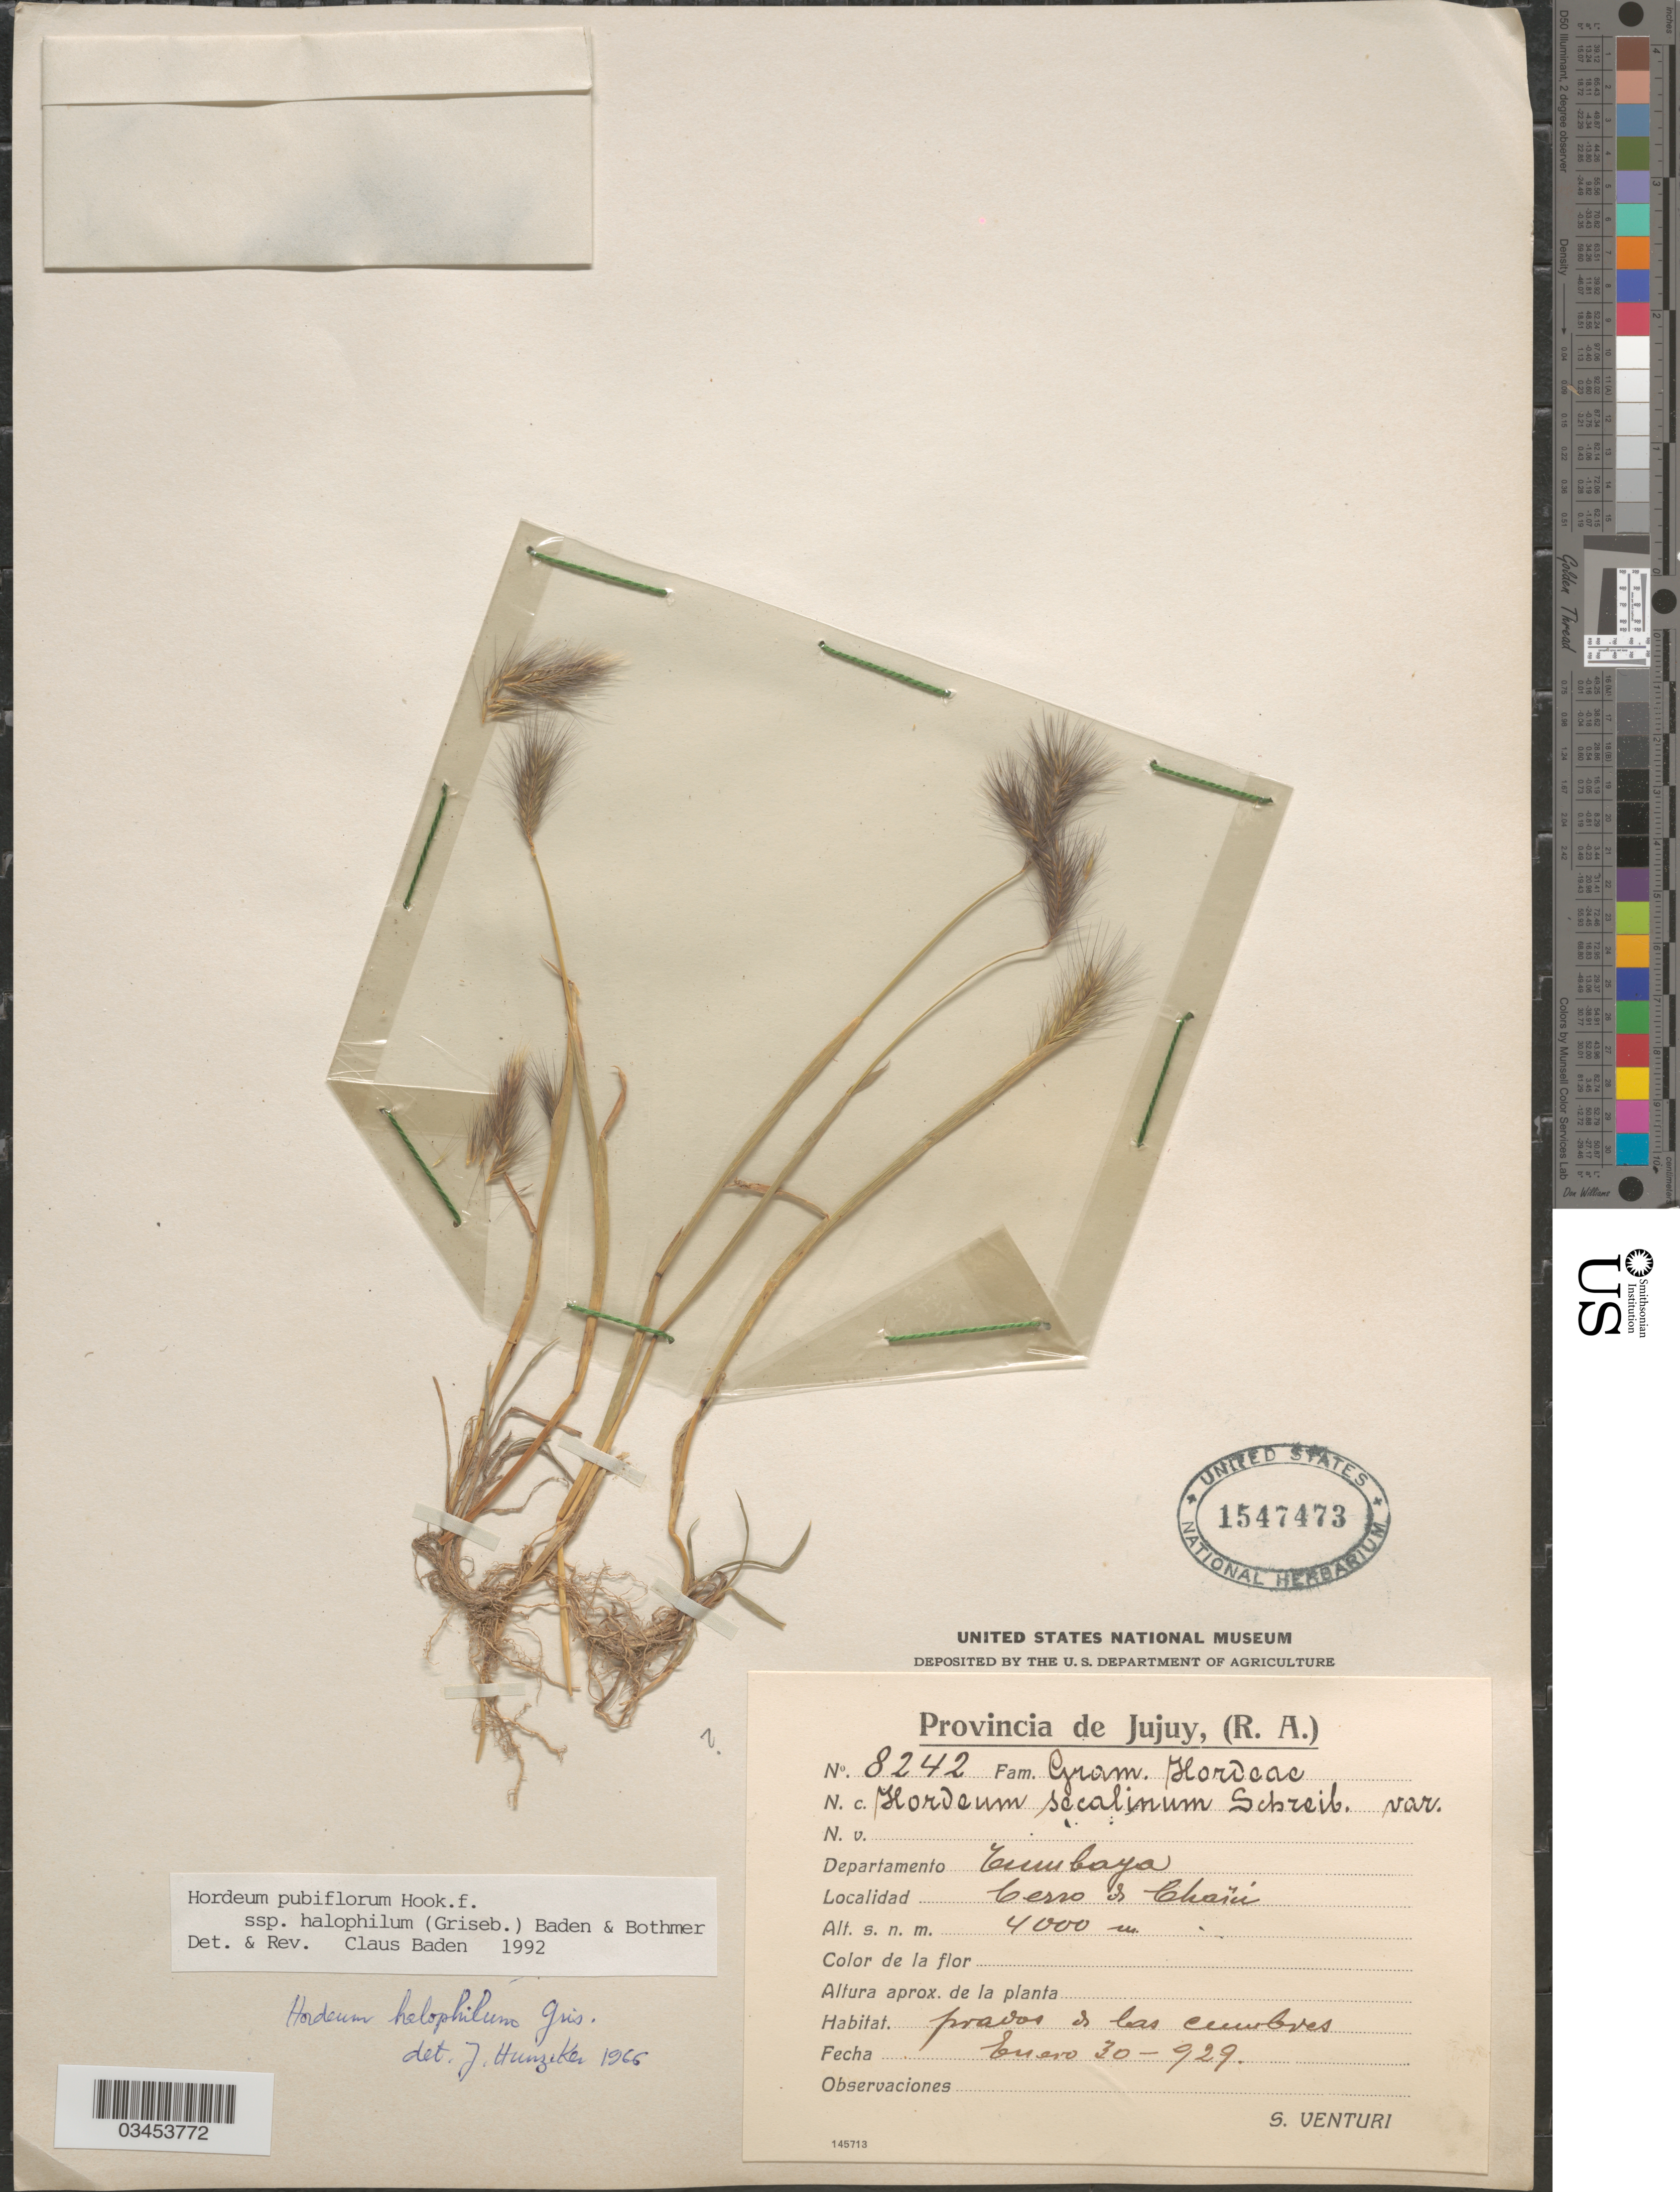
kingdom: Plantae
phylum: Tracheophyta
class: Liliopsida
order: Poales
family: Poaceae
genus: Hordeum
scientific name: Hordeum pubiflorum subsp. halophilum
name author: Hook. f.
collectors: S. Venturi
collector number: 8242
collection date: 1929-01-30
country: Argentina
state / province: Jujuy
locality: (R.A.) Departamento Cumbaya. Cerro de Chani.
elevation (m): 4000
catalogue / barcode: US 1547473